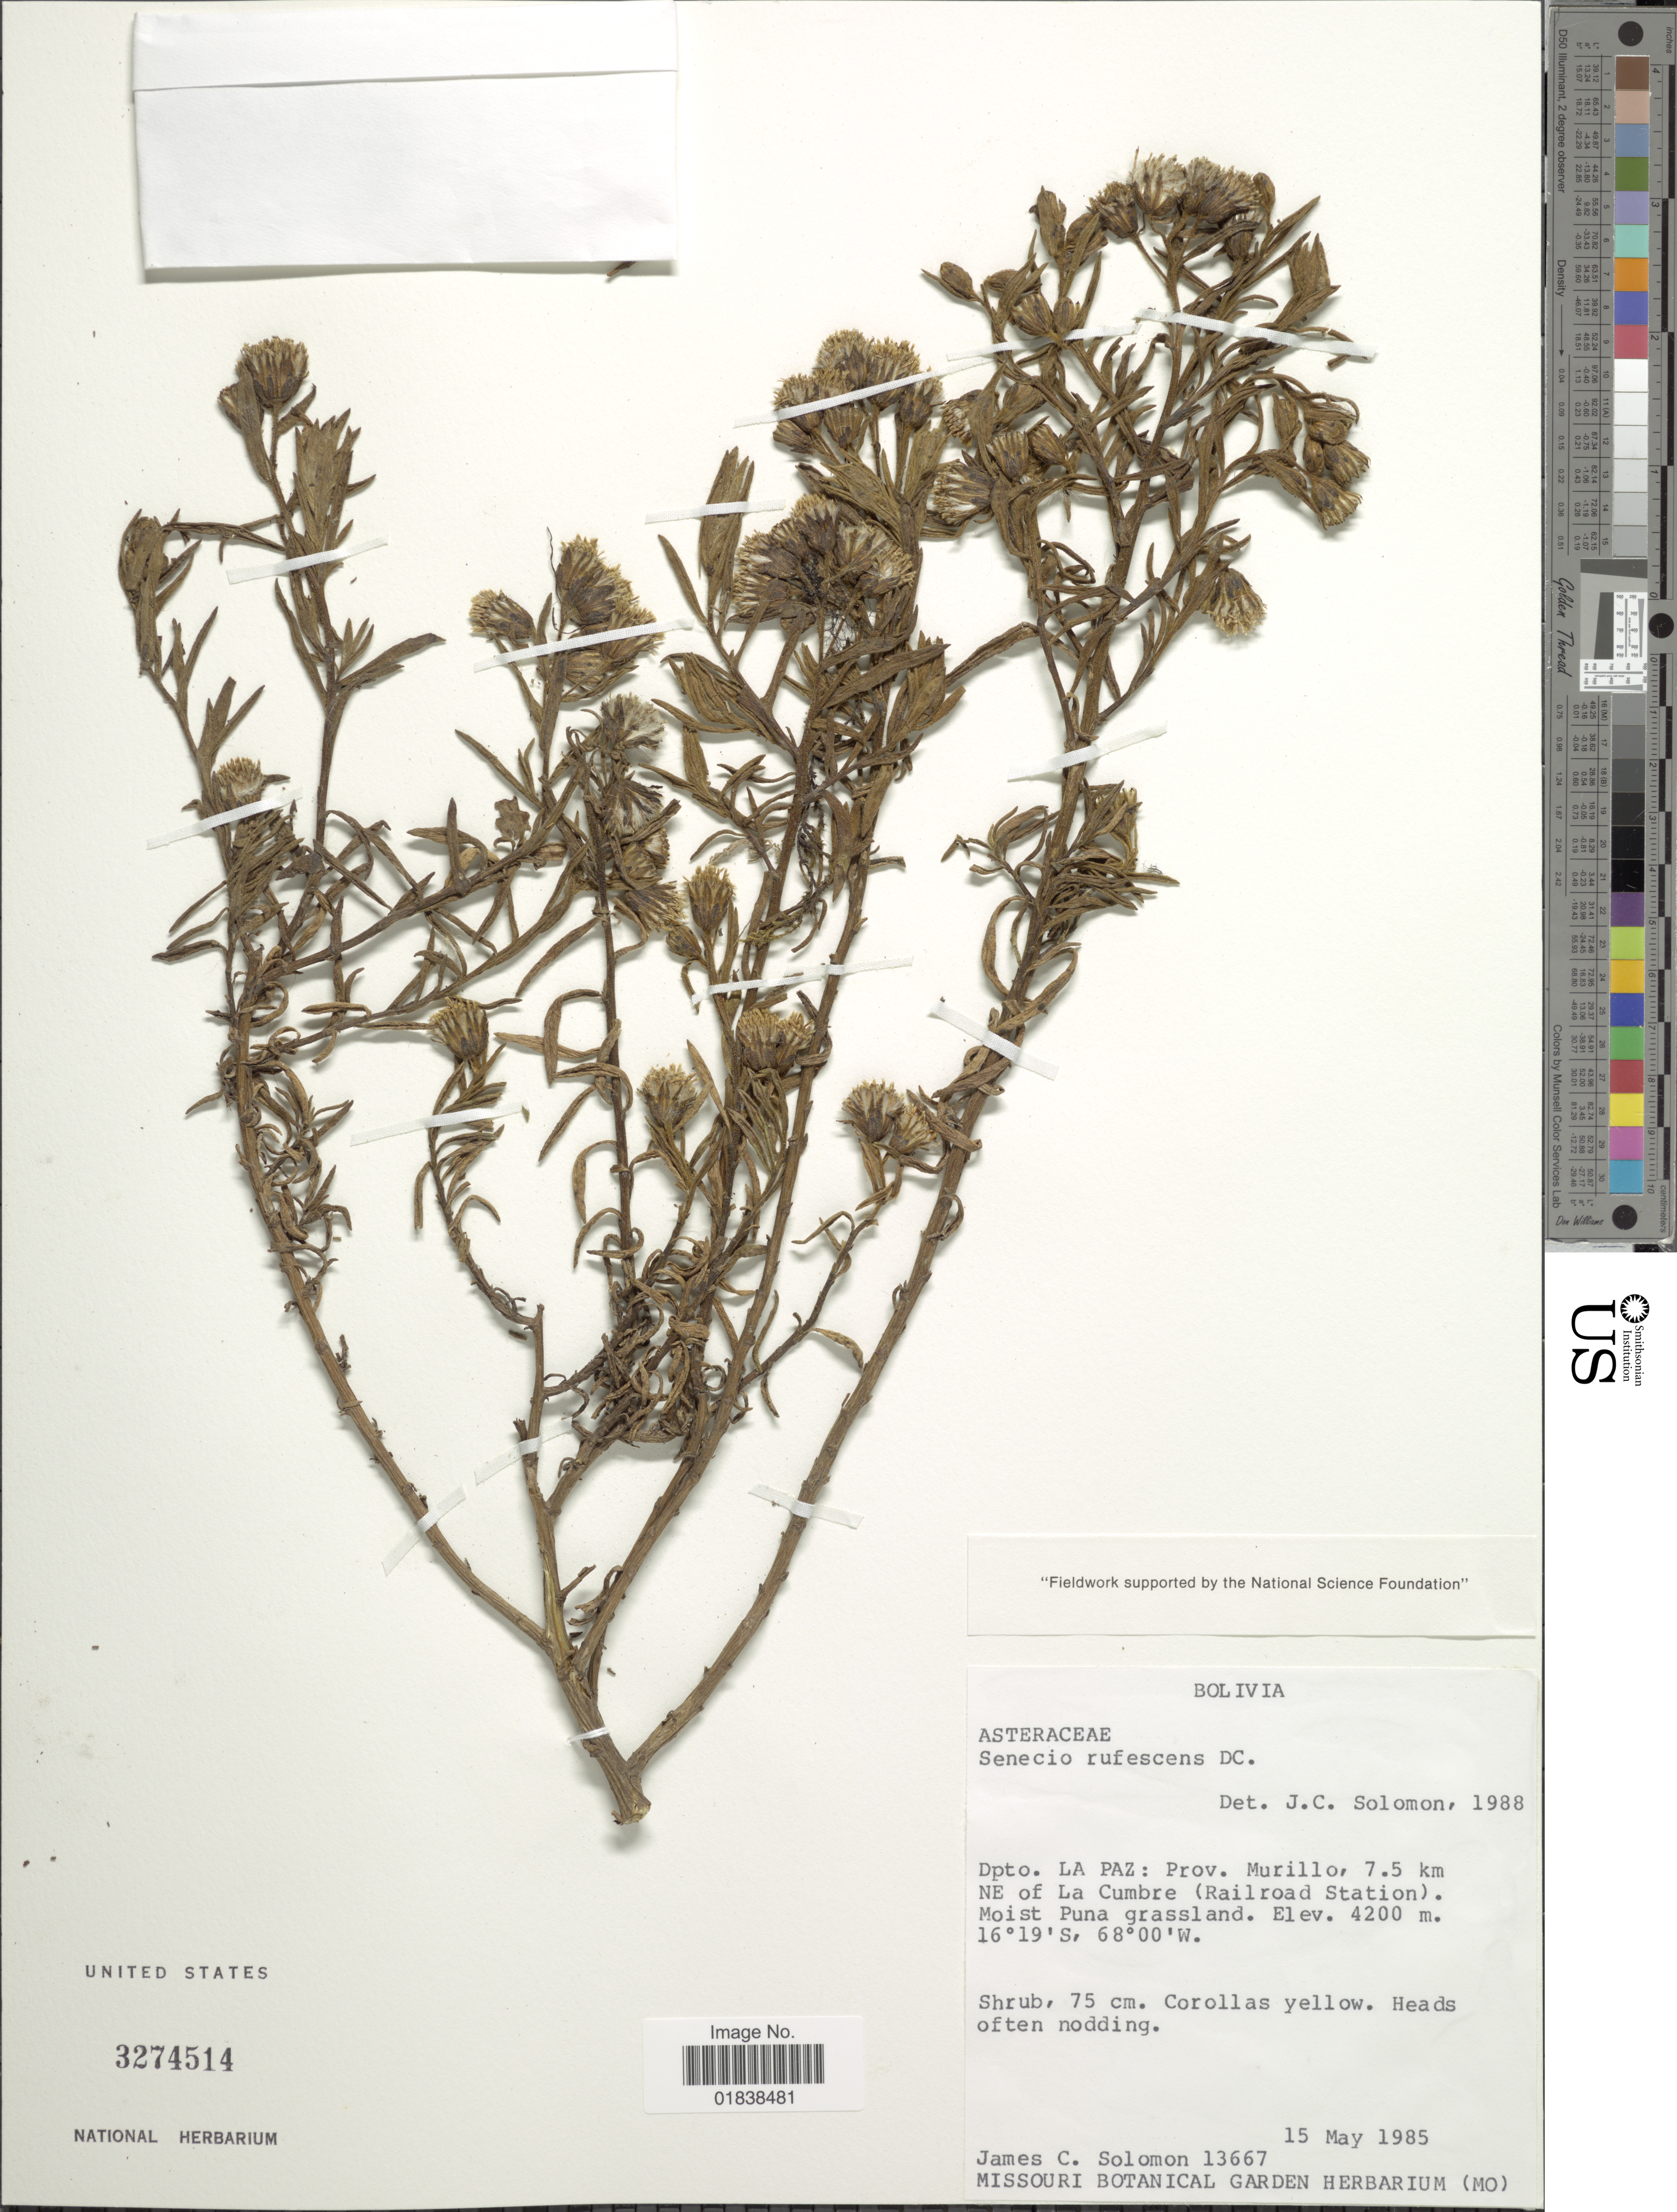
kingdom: Plantae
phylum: Tracheophyta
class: Magnoliopsida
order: Asterales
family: Asteraceae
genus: Senecio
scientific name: Senecio rufescens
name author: DC.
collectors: J. C. Solomon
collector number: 13667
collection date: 1985-05-15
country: Bolivia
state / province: La Paz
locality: Prov. Murillo, 7.5 km NE of La Cumbre (Railroad Station)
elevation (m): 4200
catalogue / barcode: US 3274514